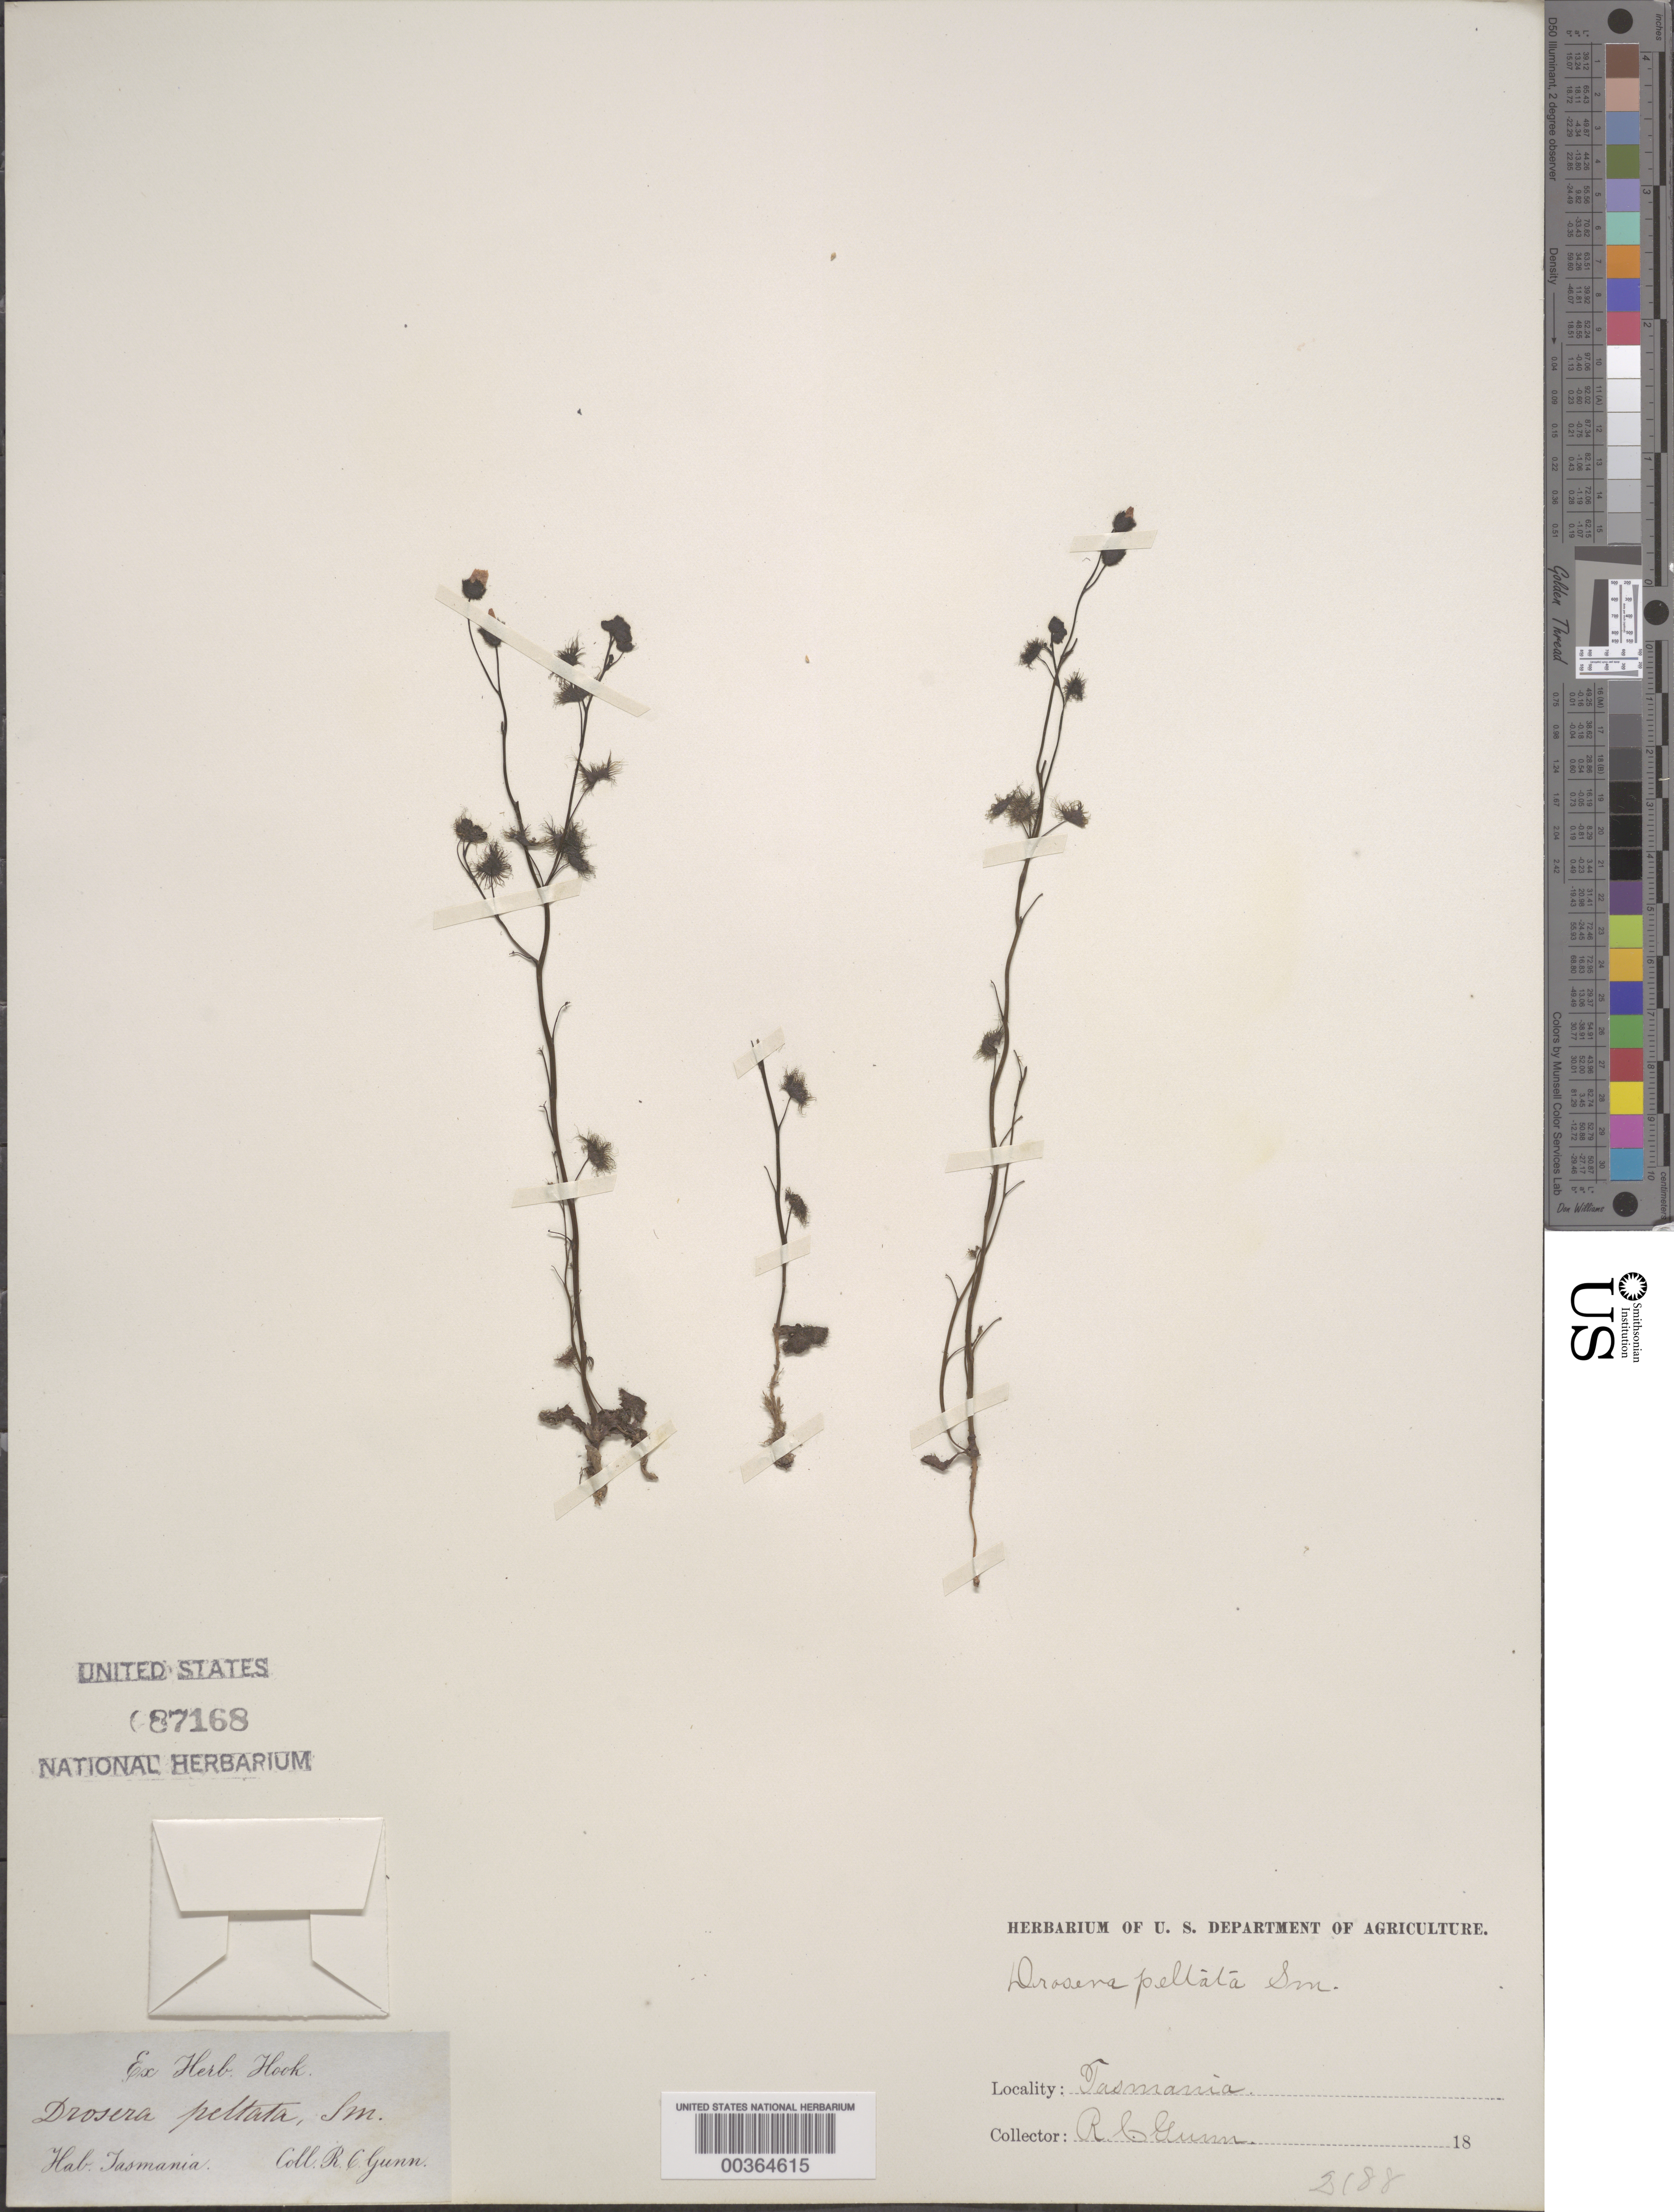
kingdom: Plantae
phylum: Tracheophyta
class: Magnoliopsida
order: Caryophyllales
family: Droseraceae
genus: Drosera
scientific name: Drosera peltata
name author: Sm. ex Willd.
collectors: R. Gunn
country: Australia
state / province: Tasmania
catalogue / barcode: US 87168